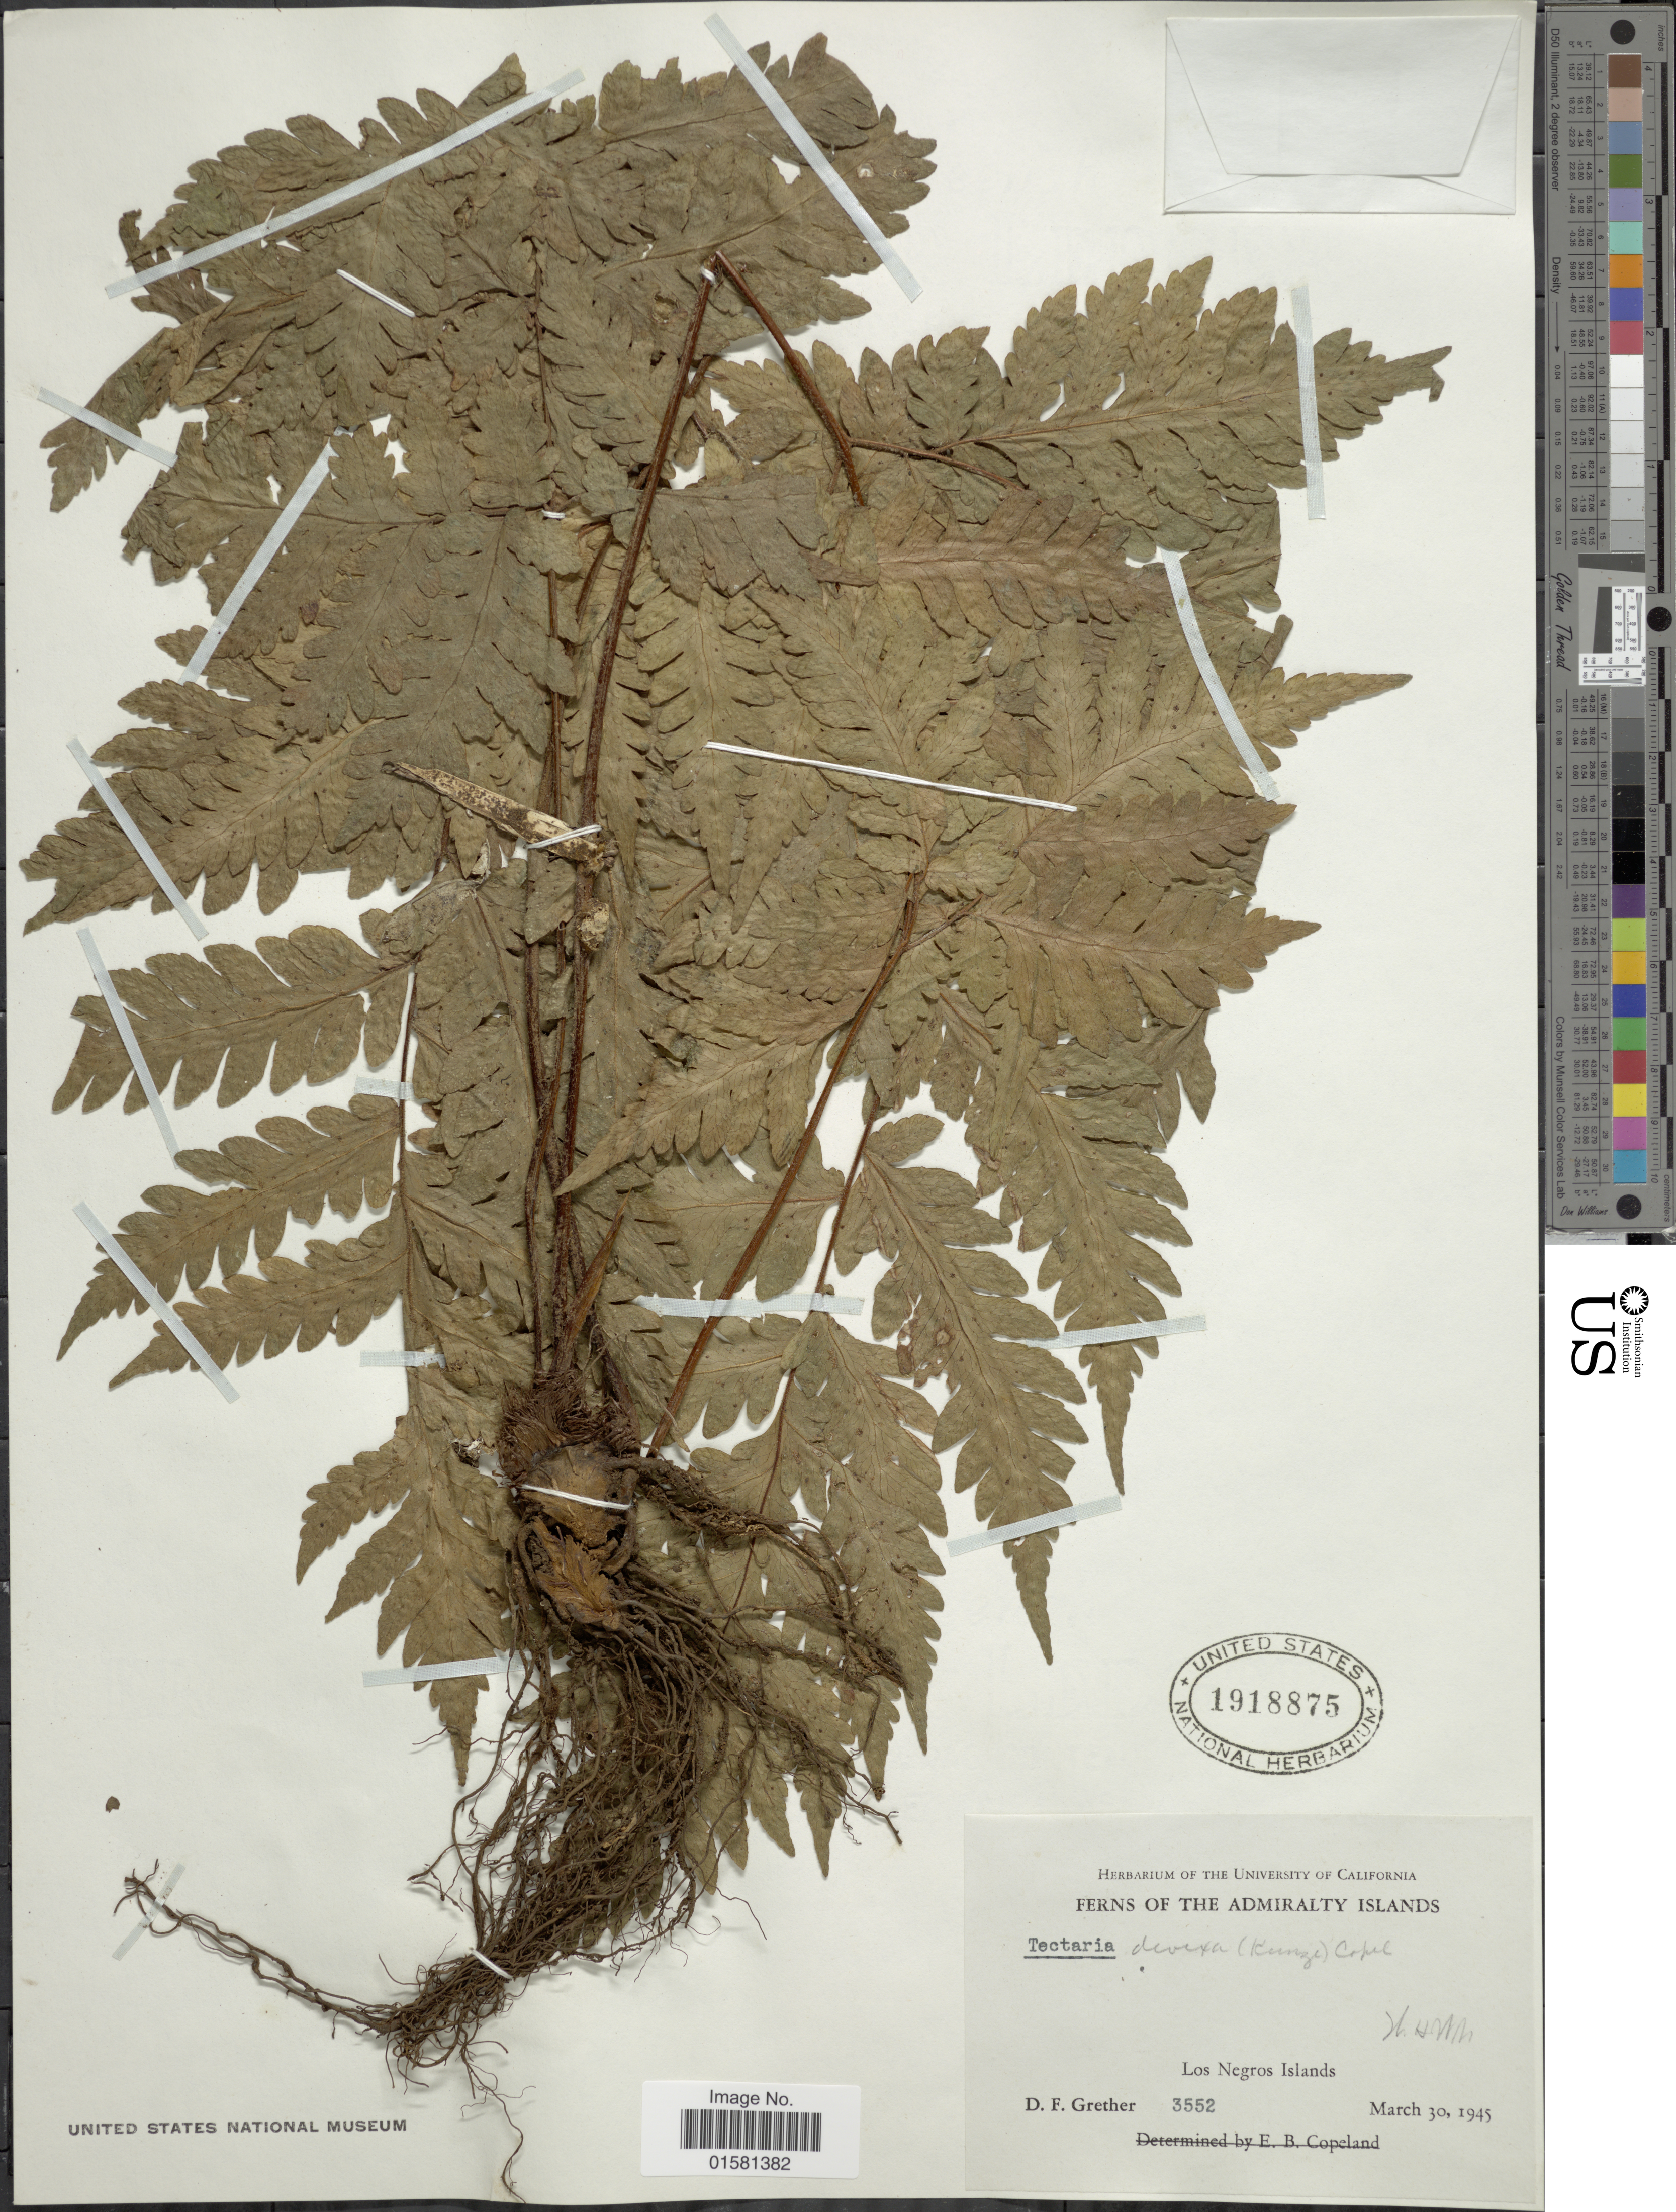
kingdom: Plantae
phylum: Tracheophyta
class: Polypodiopsida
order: Polypodiales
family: Tectariaceae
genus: Tectaria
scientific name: Tectaria devexa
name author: (Kunze) Copel.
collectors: D. F. Grether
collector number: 3552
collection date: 1945-03-30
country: Papua New Guinea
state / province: Manus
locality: The Admirality Islands, Los Negros Islands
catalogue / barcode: US 1918875